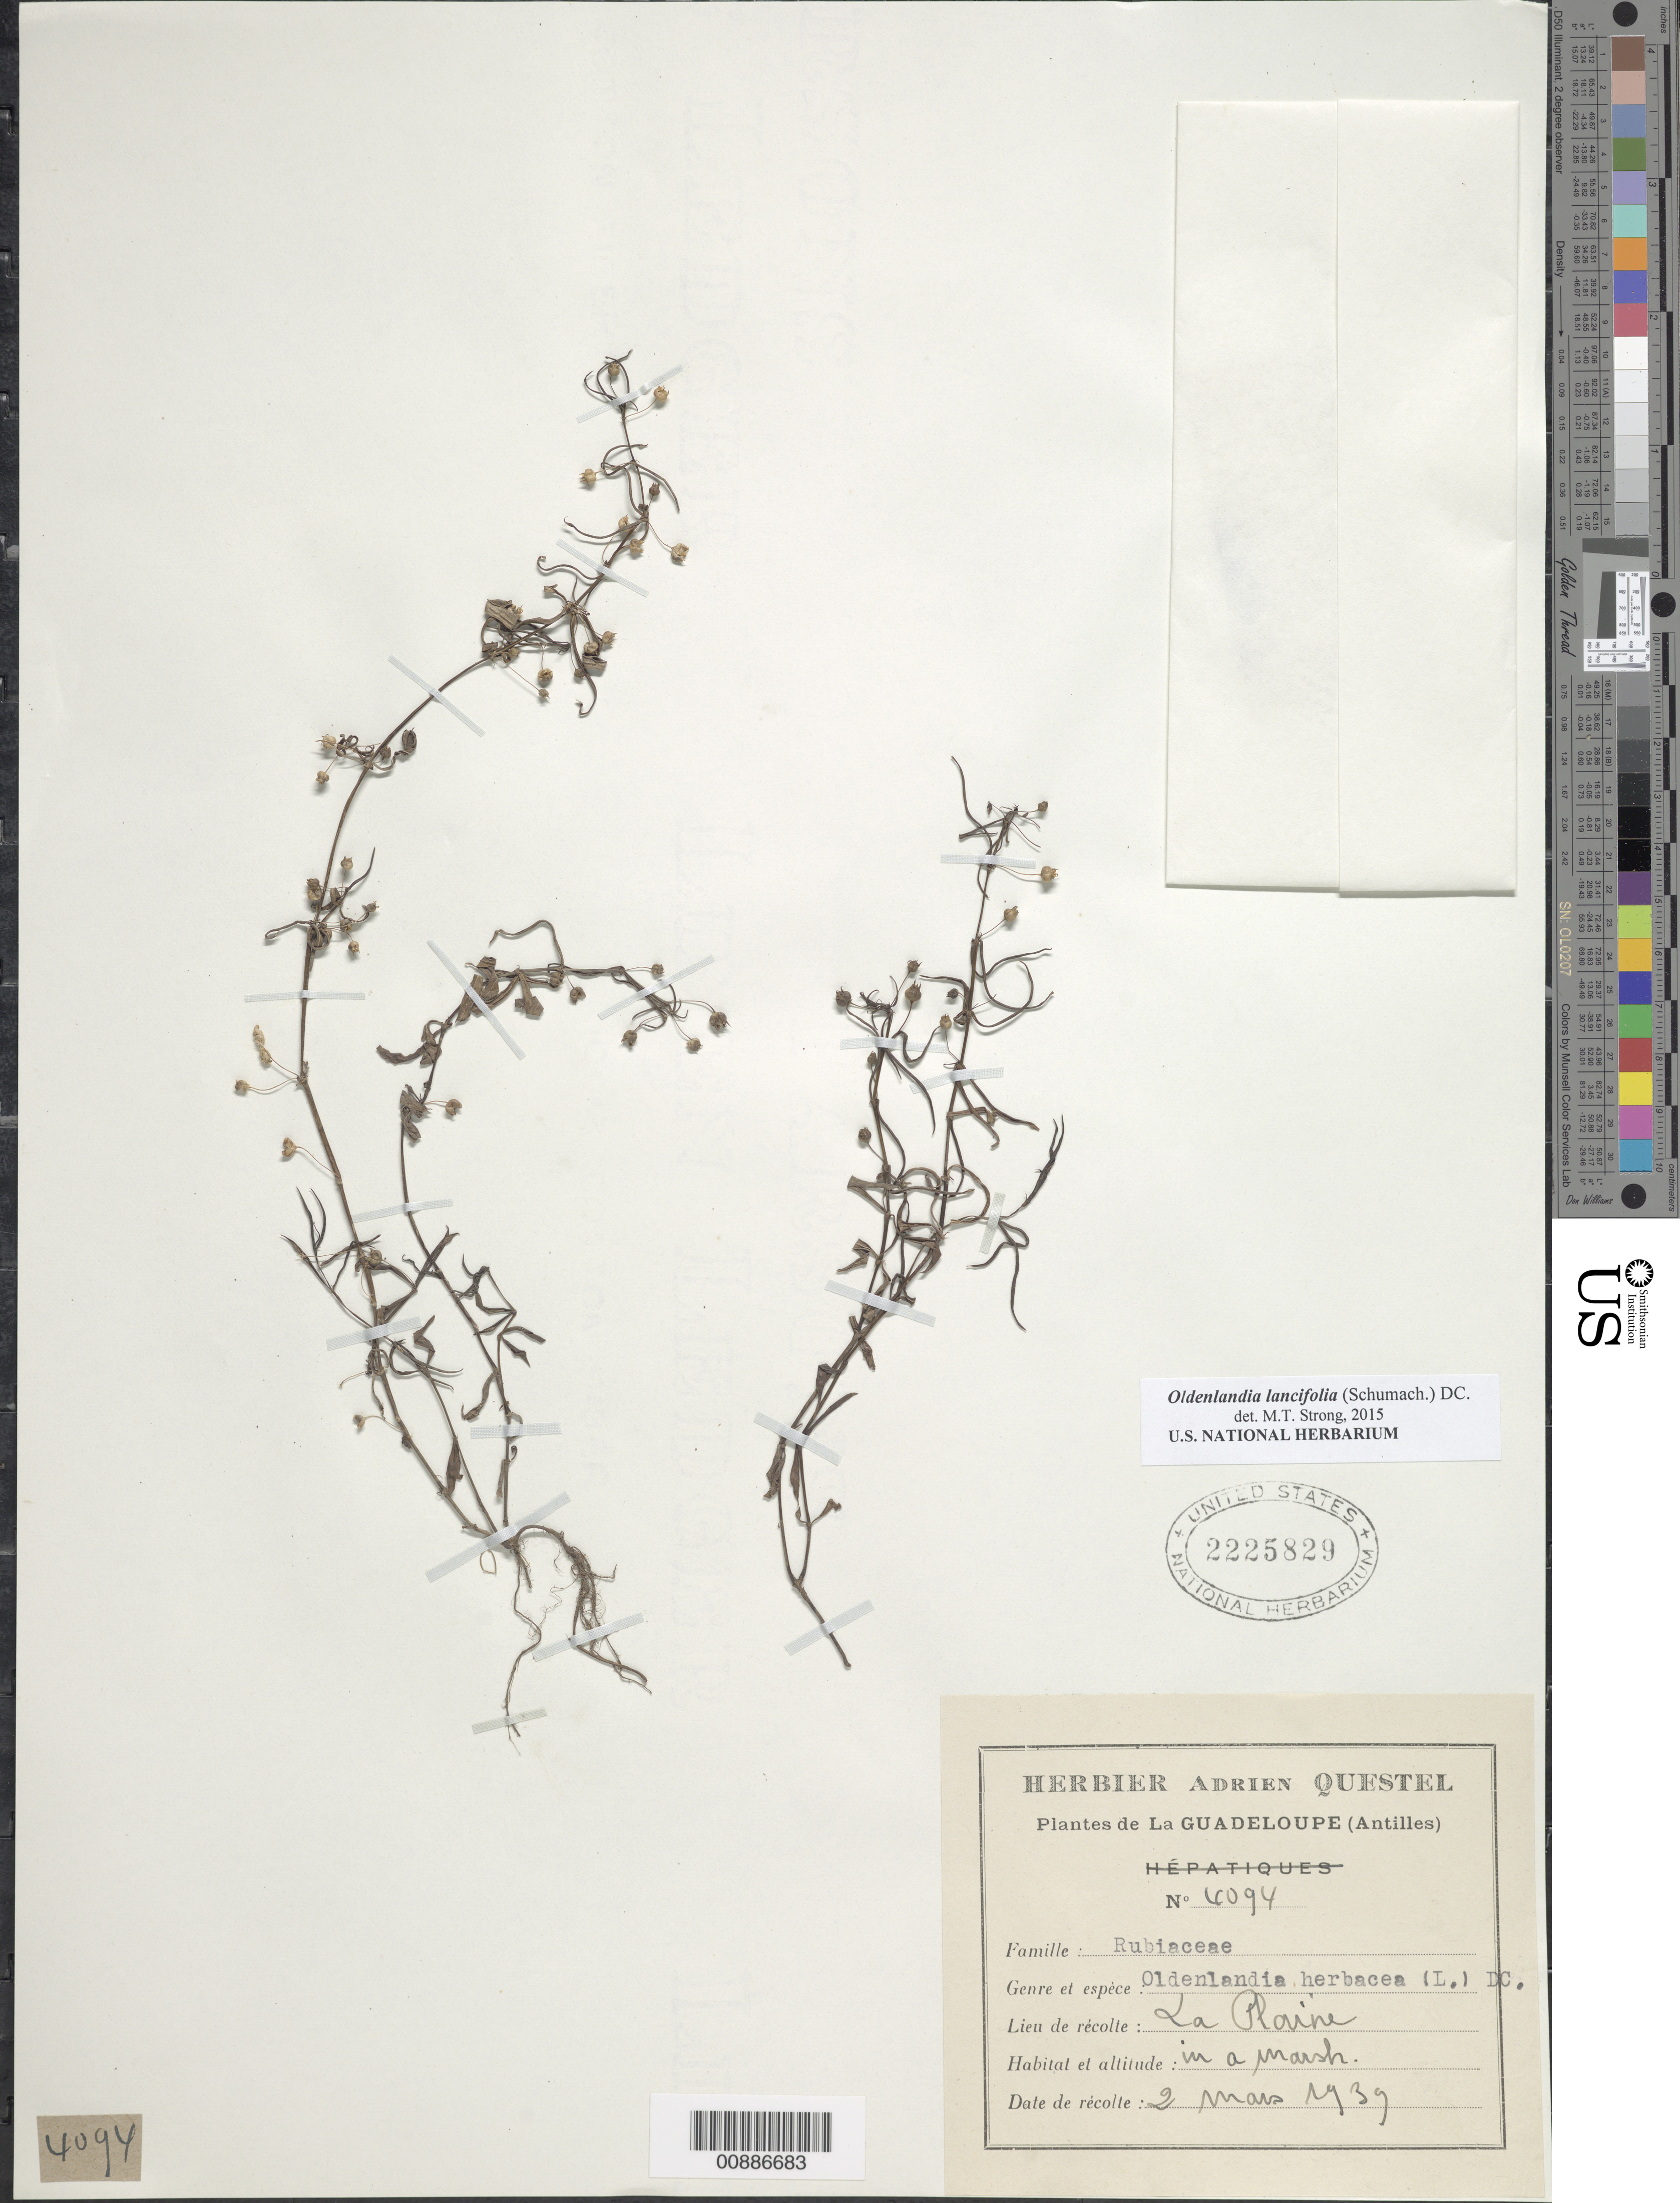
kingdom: Plantae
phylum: Tracheophyta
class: Magnoliopsida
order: Gentianales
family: Rubiaceae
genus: Oldenlandia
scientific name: Oldenlandia lancifolia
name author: (Schumach.) DC.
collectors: A. Questel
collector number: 4094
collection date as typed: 02 Mar 1939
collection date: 1939-03-02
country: Guadeloupe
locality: La Plaine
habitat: In a marsh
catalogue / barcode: US 2225829